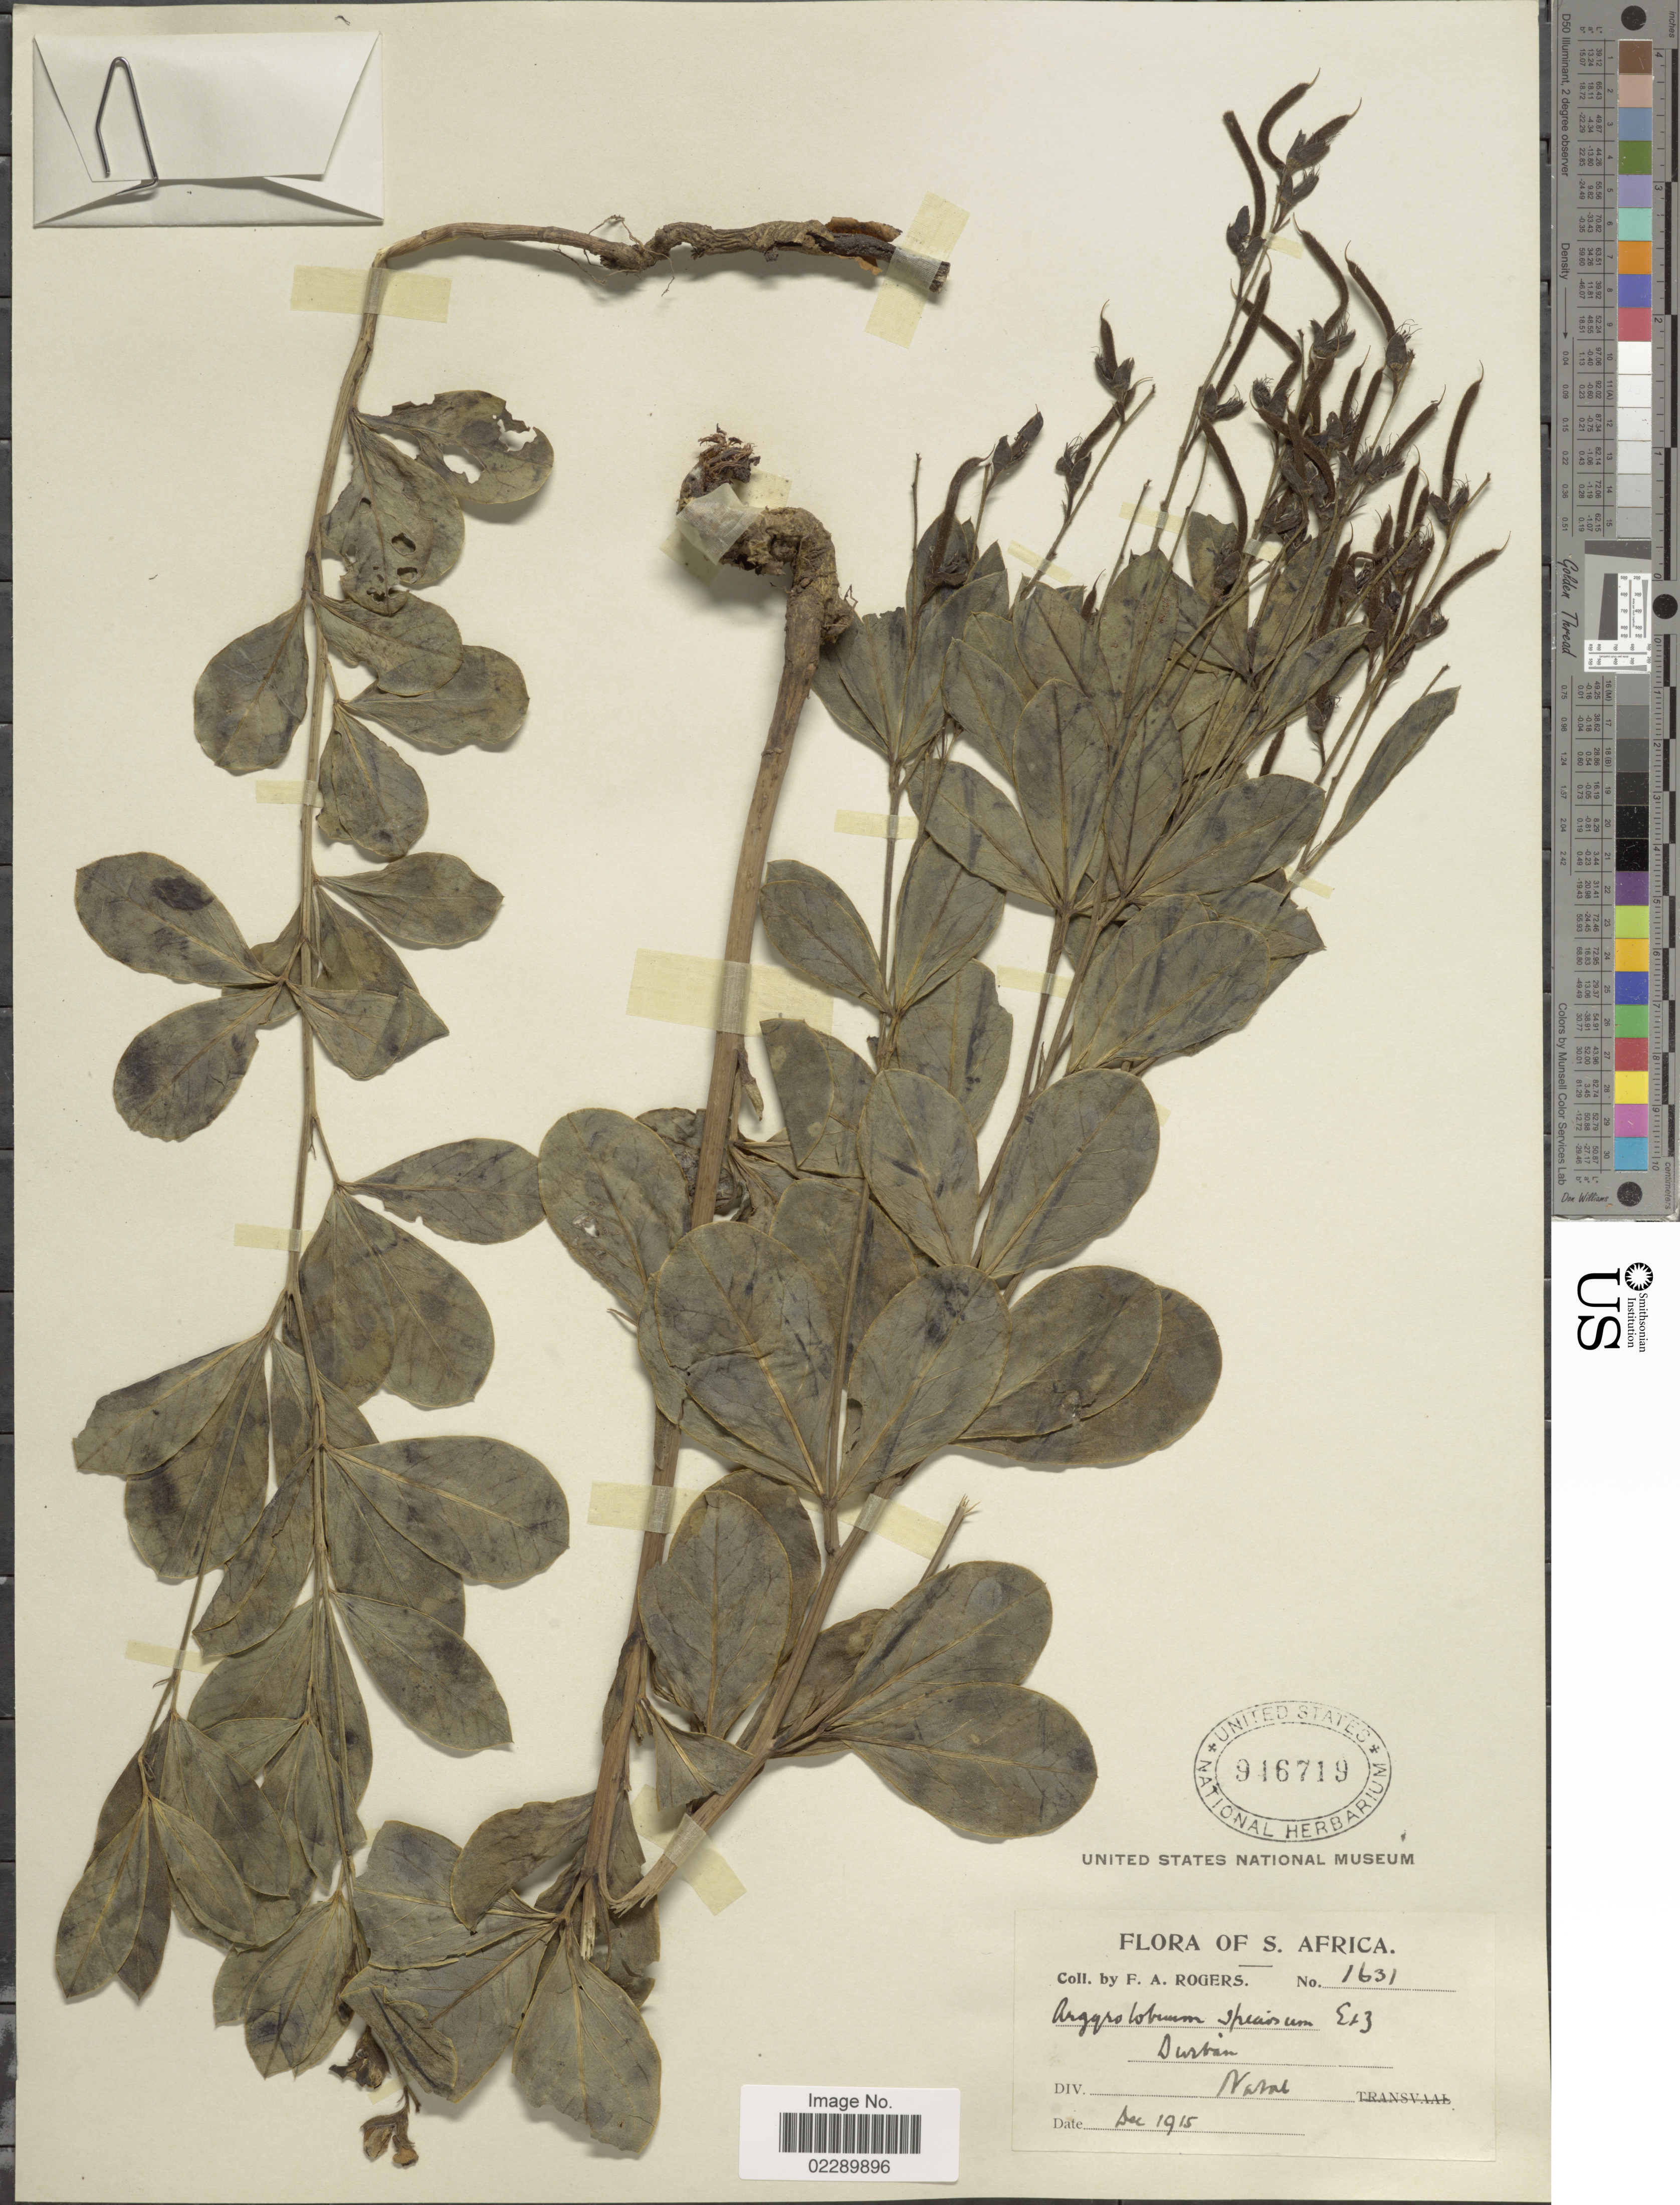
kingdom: Plantae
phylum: Tracheophyta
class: Magnoliopsida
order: Fabales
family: Fabaceae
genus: Argyrolobium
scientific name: Argyrolobium speciosum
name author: Eckl. & Zeyh.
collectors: F. A. Rogers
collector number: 1631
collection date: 1915-12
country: South Africa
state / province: KwaZulu-Natal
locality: Durban, Natal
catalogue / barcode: US 946719